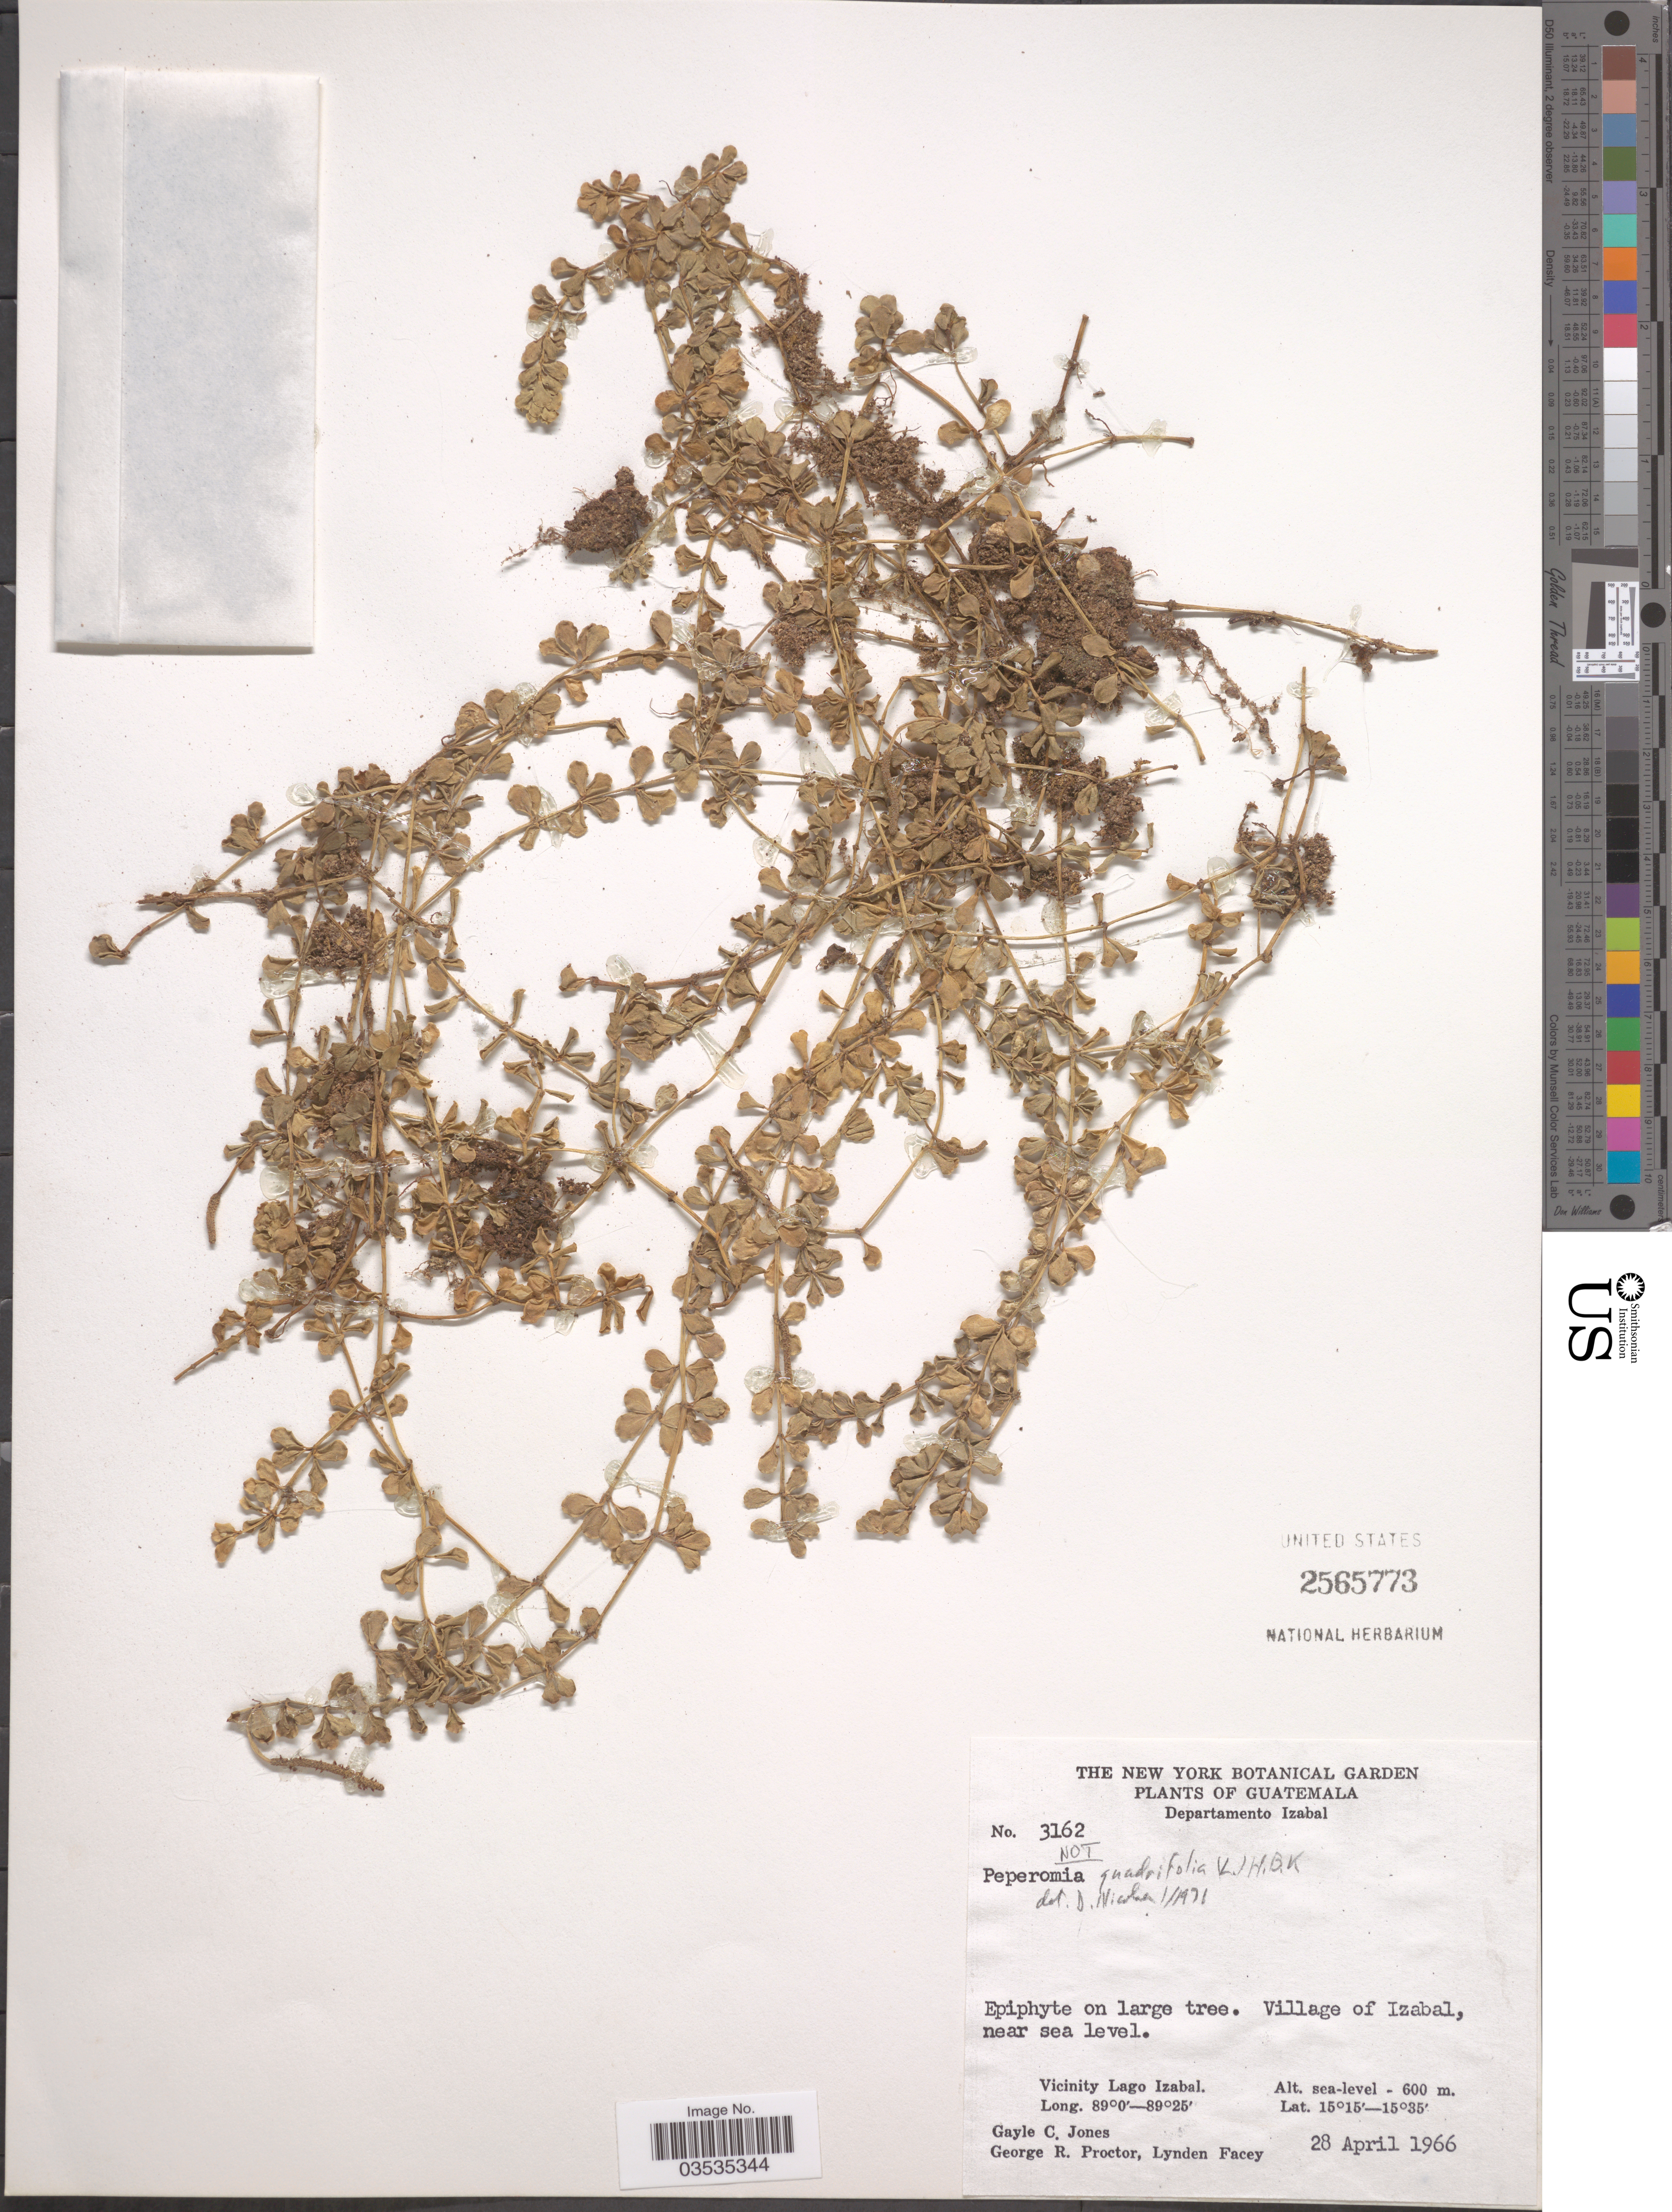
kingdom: Plantae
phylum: Tracheophyta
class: Magnoliopsida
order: Piperales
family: Piperaceae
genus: Peperomia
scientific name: Peperomia berlandieri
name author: Miq.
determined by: Jiménez, José Estaban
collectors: G. C. Jones, G. R. Proctor & L. Facey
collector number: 3162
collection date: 1966-04-28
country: Guatemala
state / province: Izabal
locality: Departamento Izabal. Village of Izabal. Vicinity of Lago Izabal.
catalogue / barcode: US 2565773